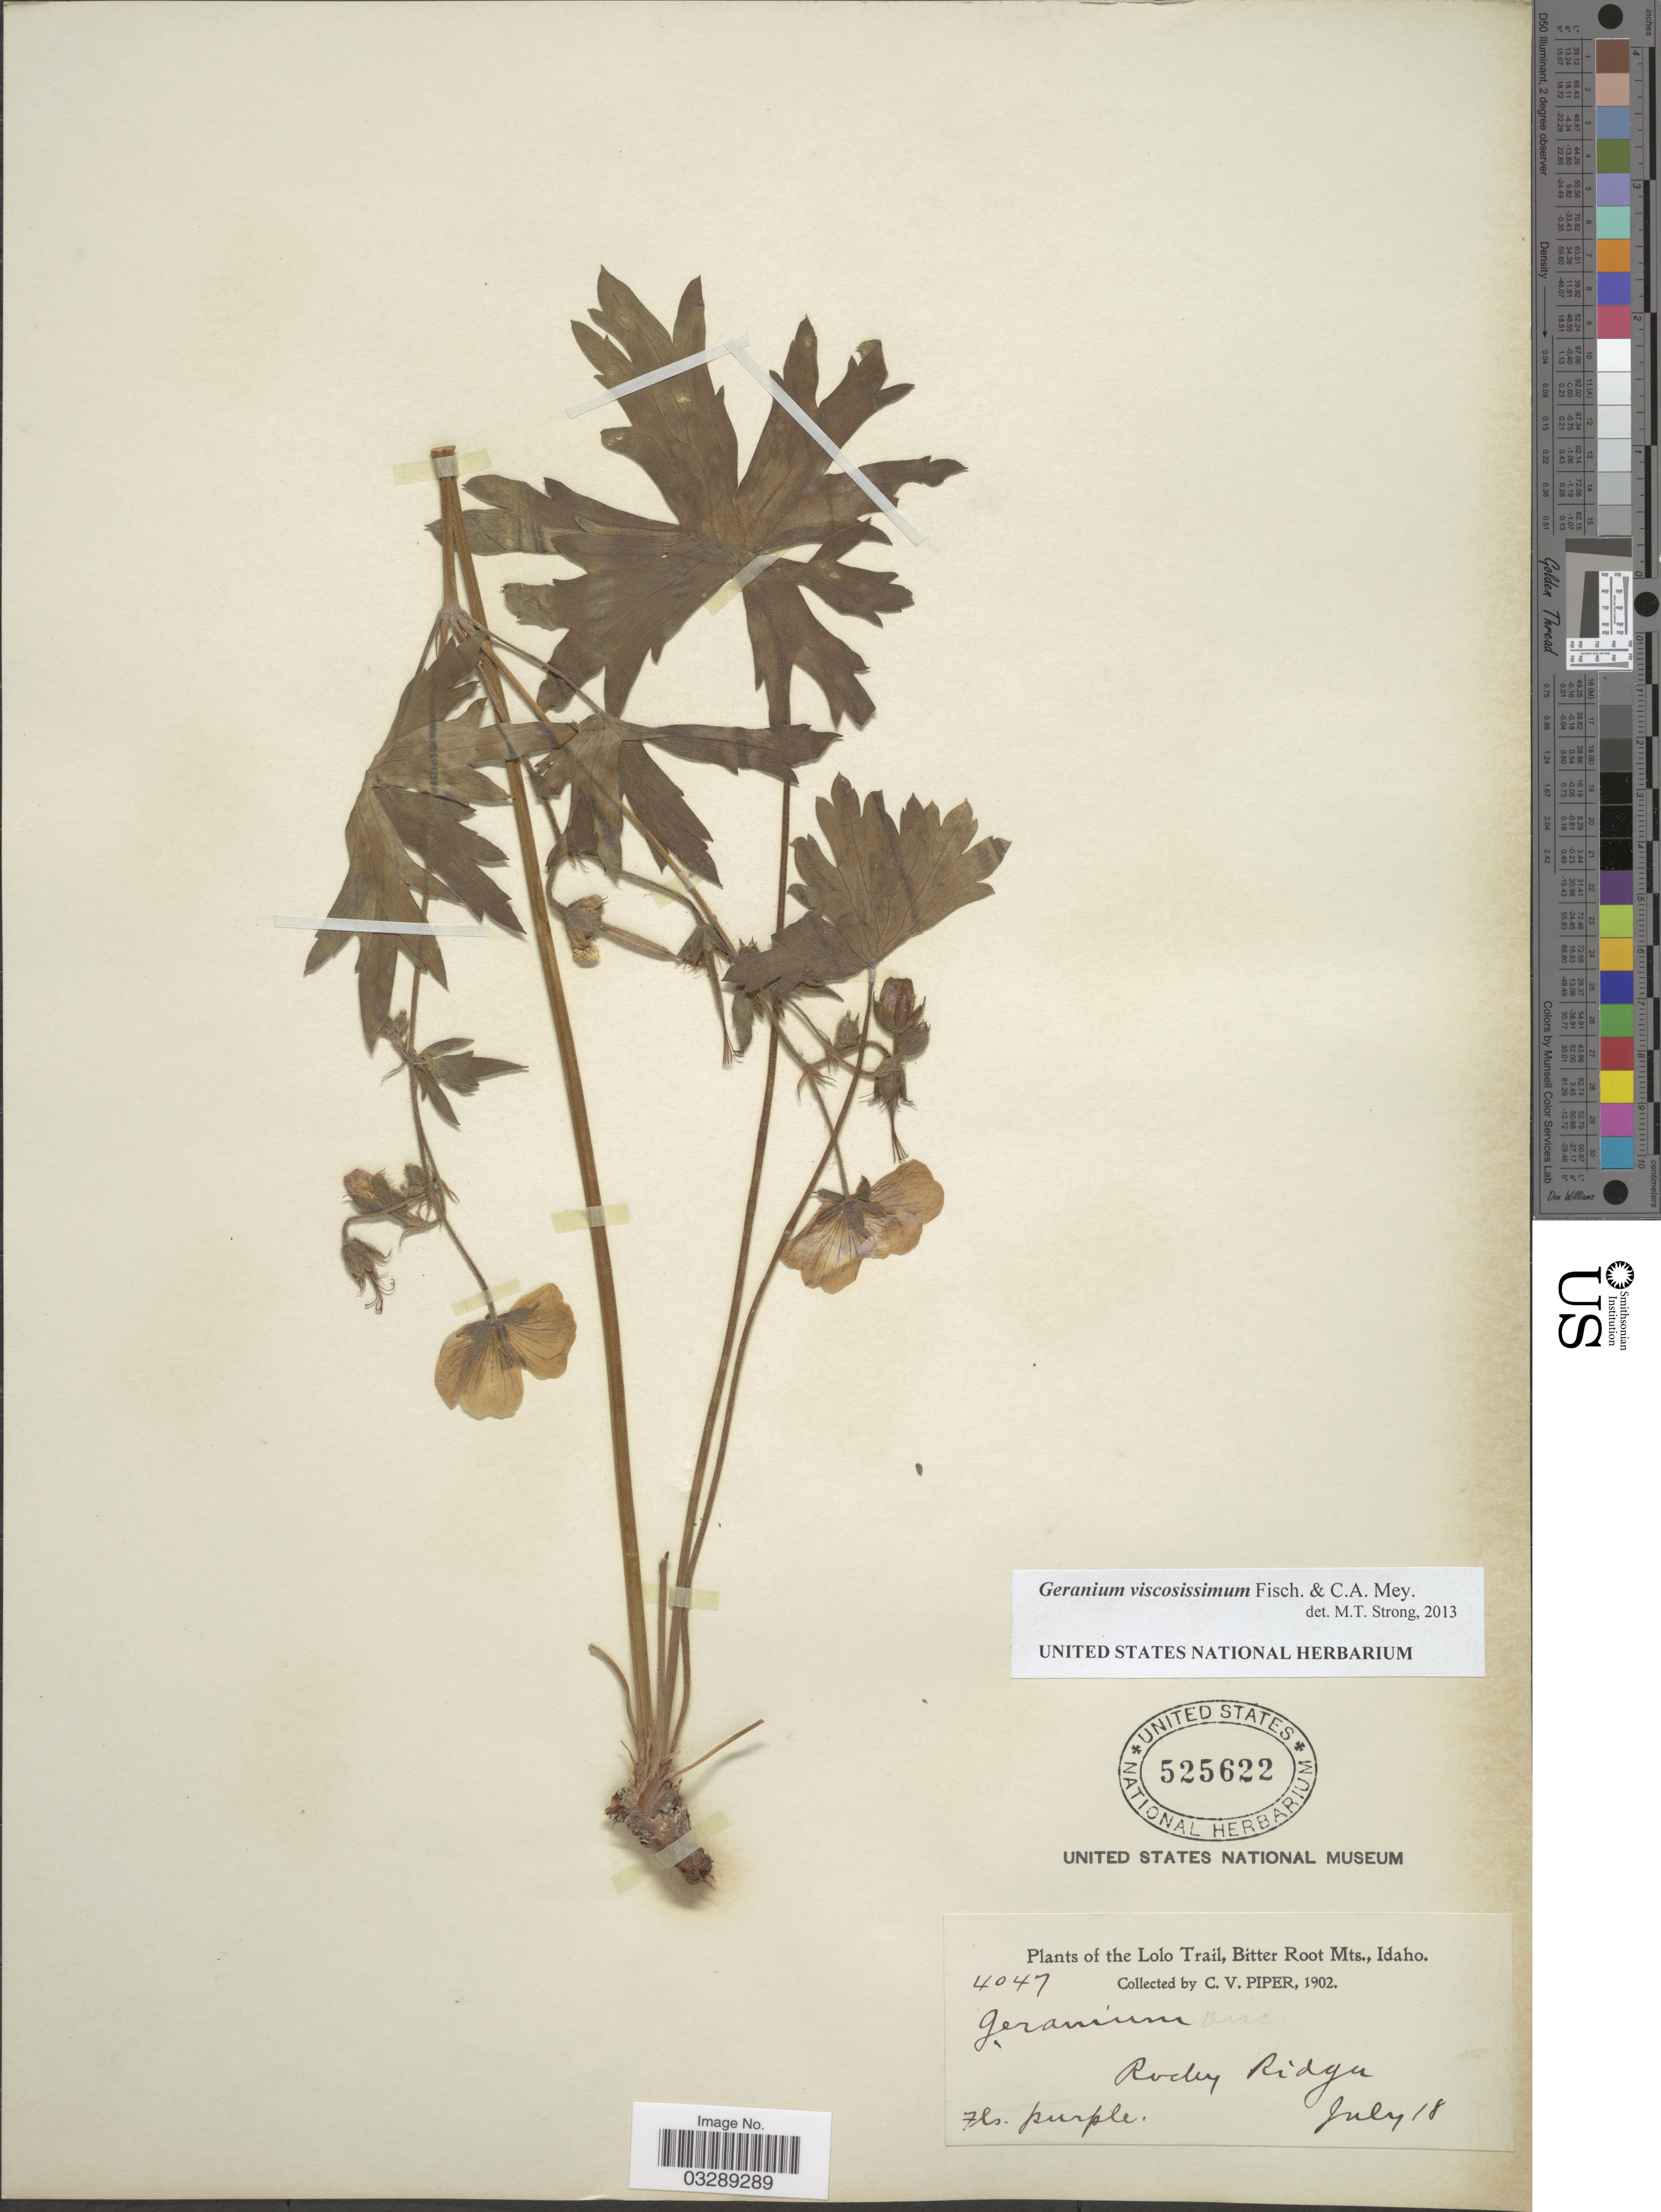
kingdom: Plantae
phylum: Tracheophyta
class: Magnoliopsida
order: Geraniales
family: Geraniaceae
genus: Geranium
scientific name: Geranium viscosissimum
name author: Fisch. & C.A. Mey.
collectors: C. V. Piper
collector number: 4047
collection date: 1902-07-18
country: United States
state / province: Idaho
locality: The Lolo Trail, Bitter Root Mts.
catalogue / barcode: US 525622